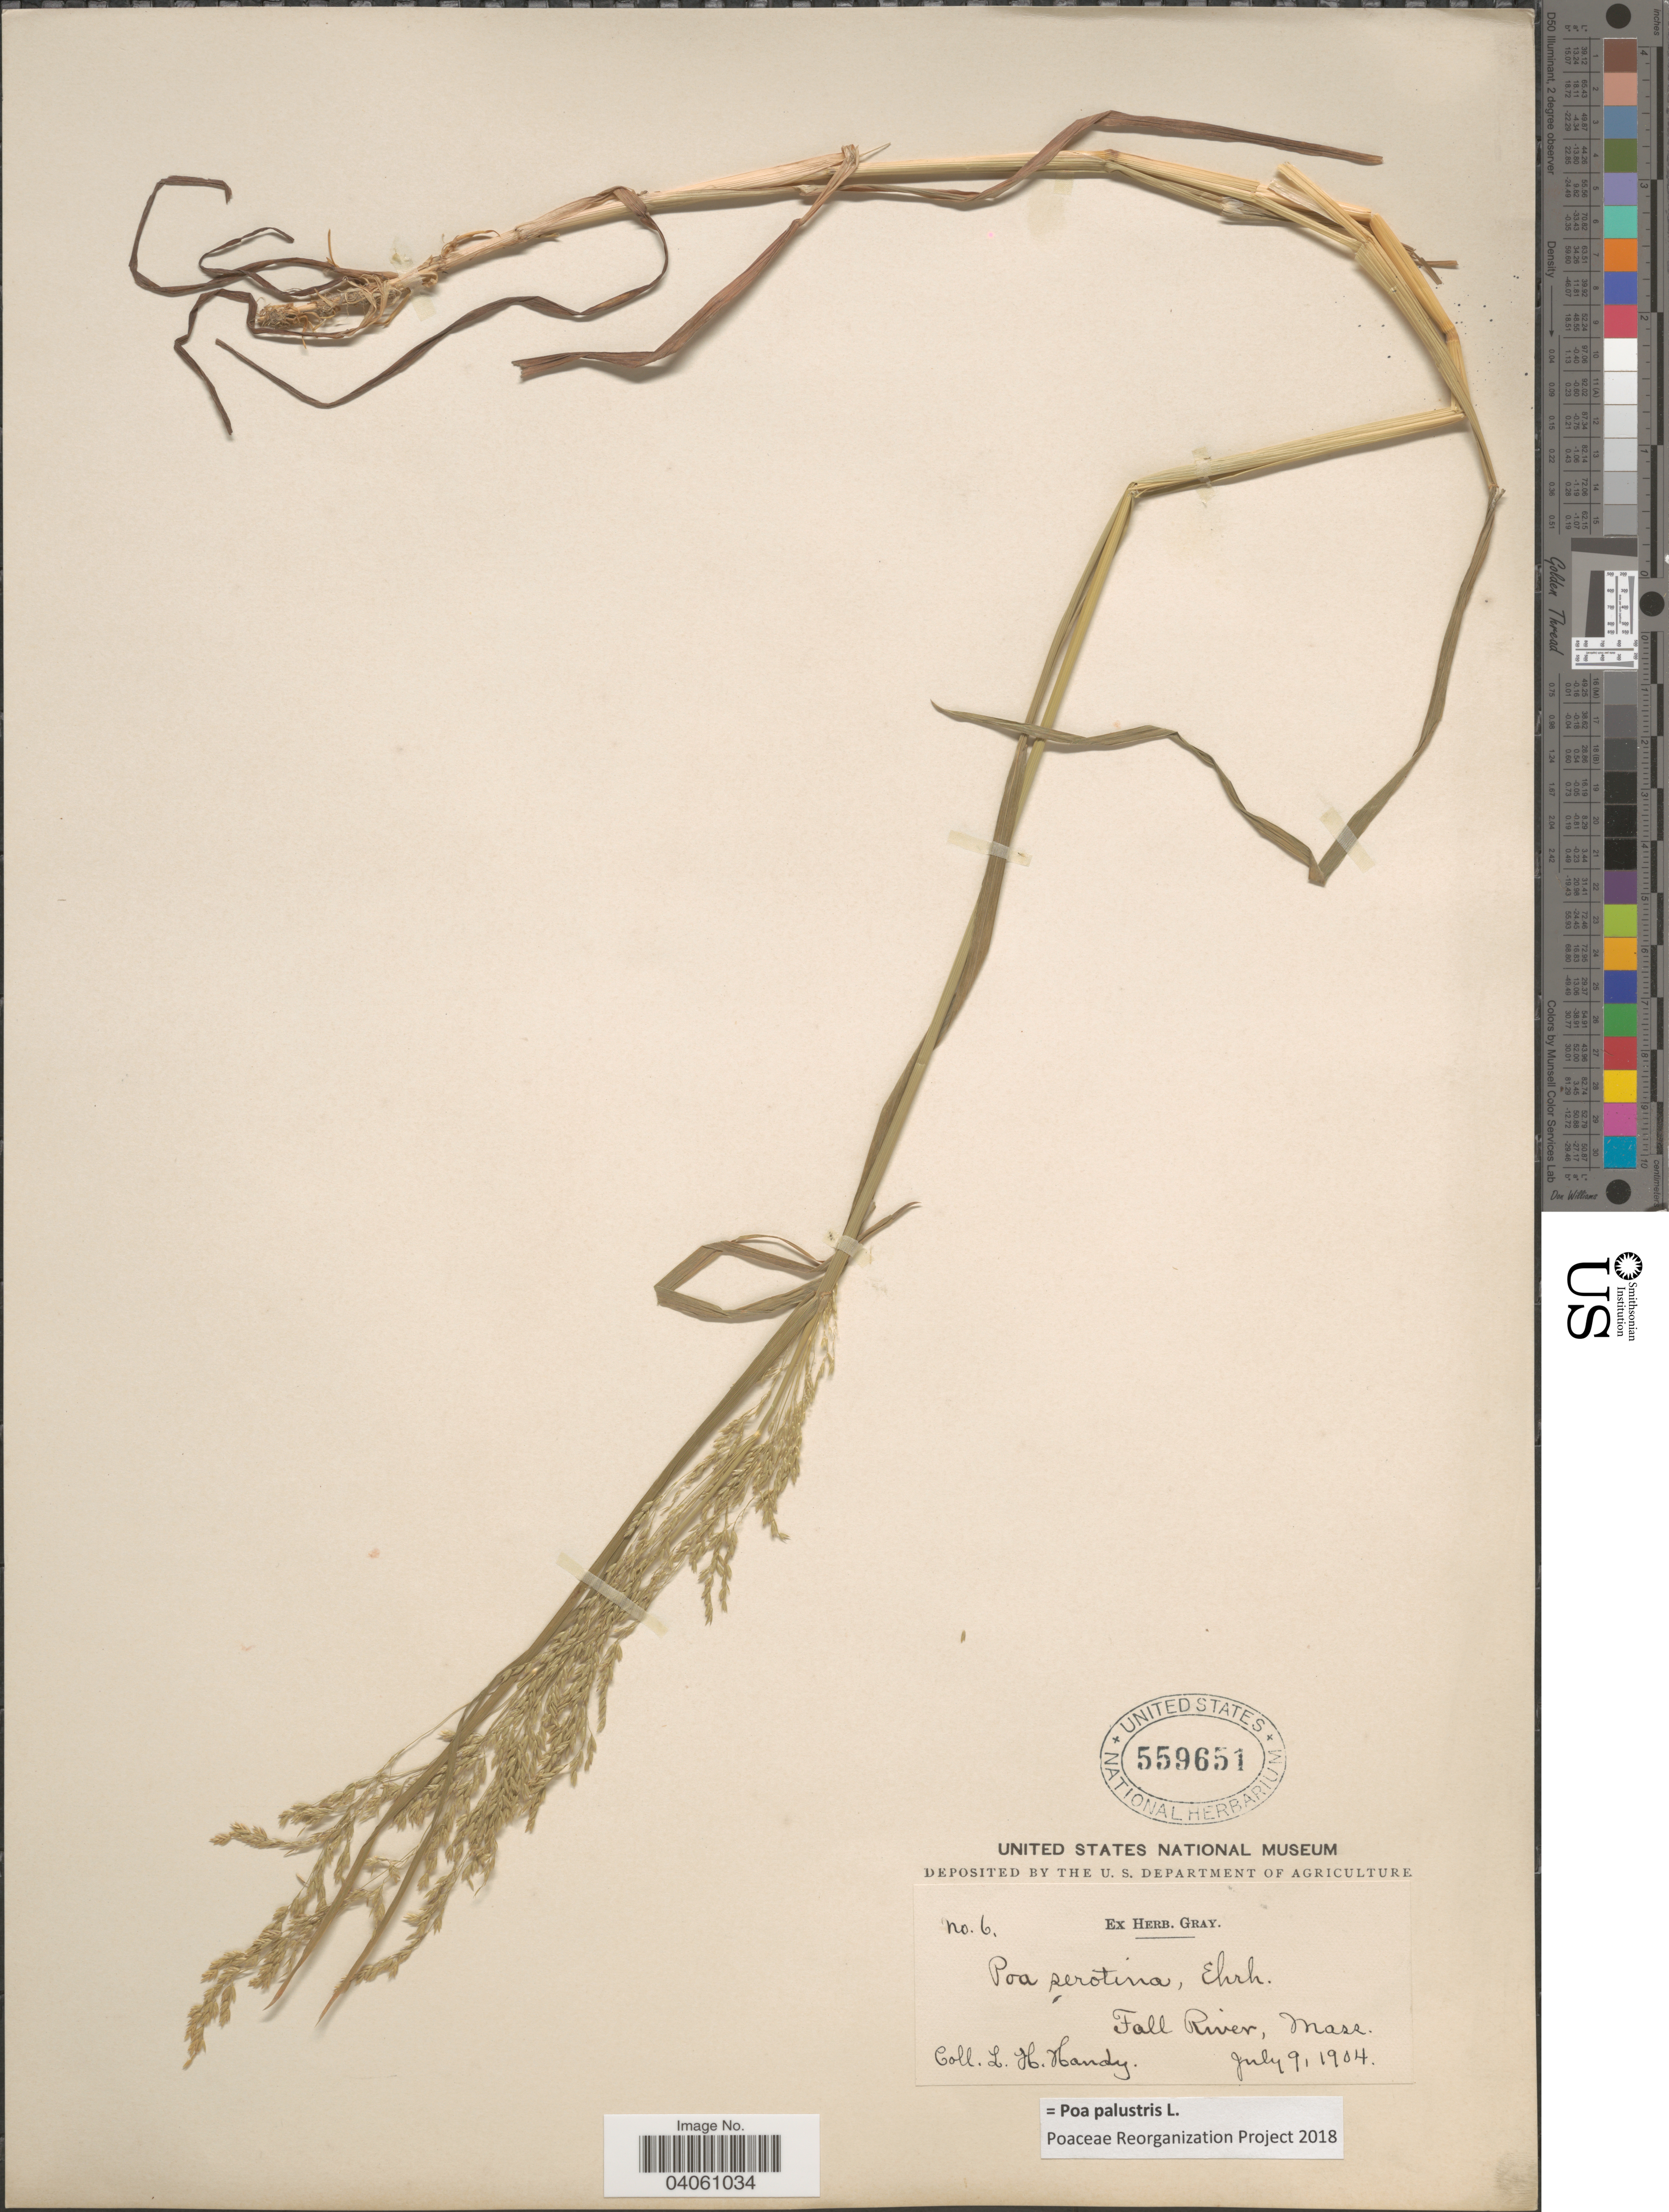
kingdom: Plantae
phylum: Tracheophyta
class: Liliopsida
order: Poales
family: Poaceae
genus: Poa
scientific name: Poa palustris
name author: L.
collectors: L. Handy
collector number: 6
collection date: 1904-07-09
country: United States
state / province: Massachusetts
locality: Fall River.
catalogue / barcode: US 559651